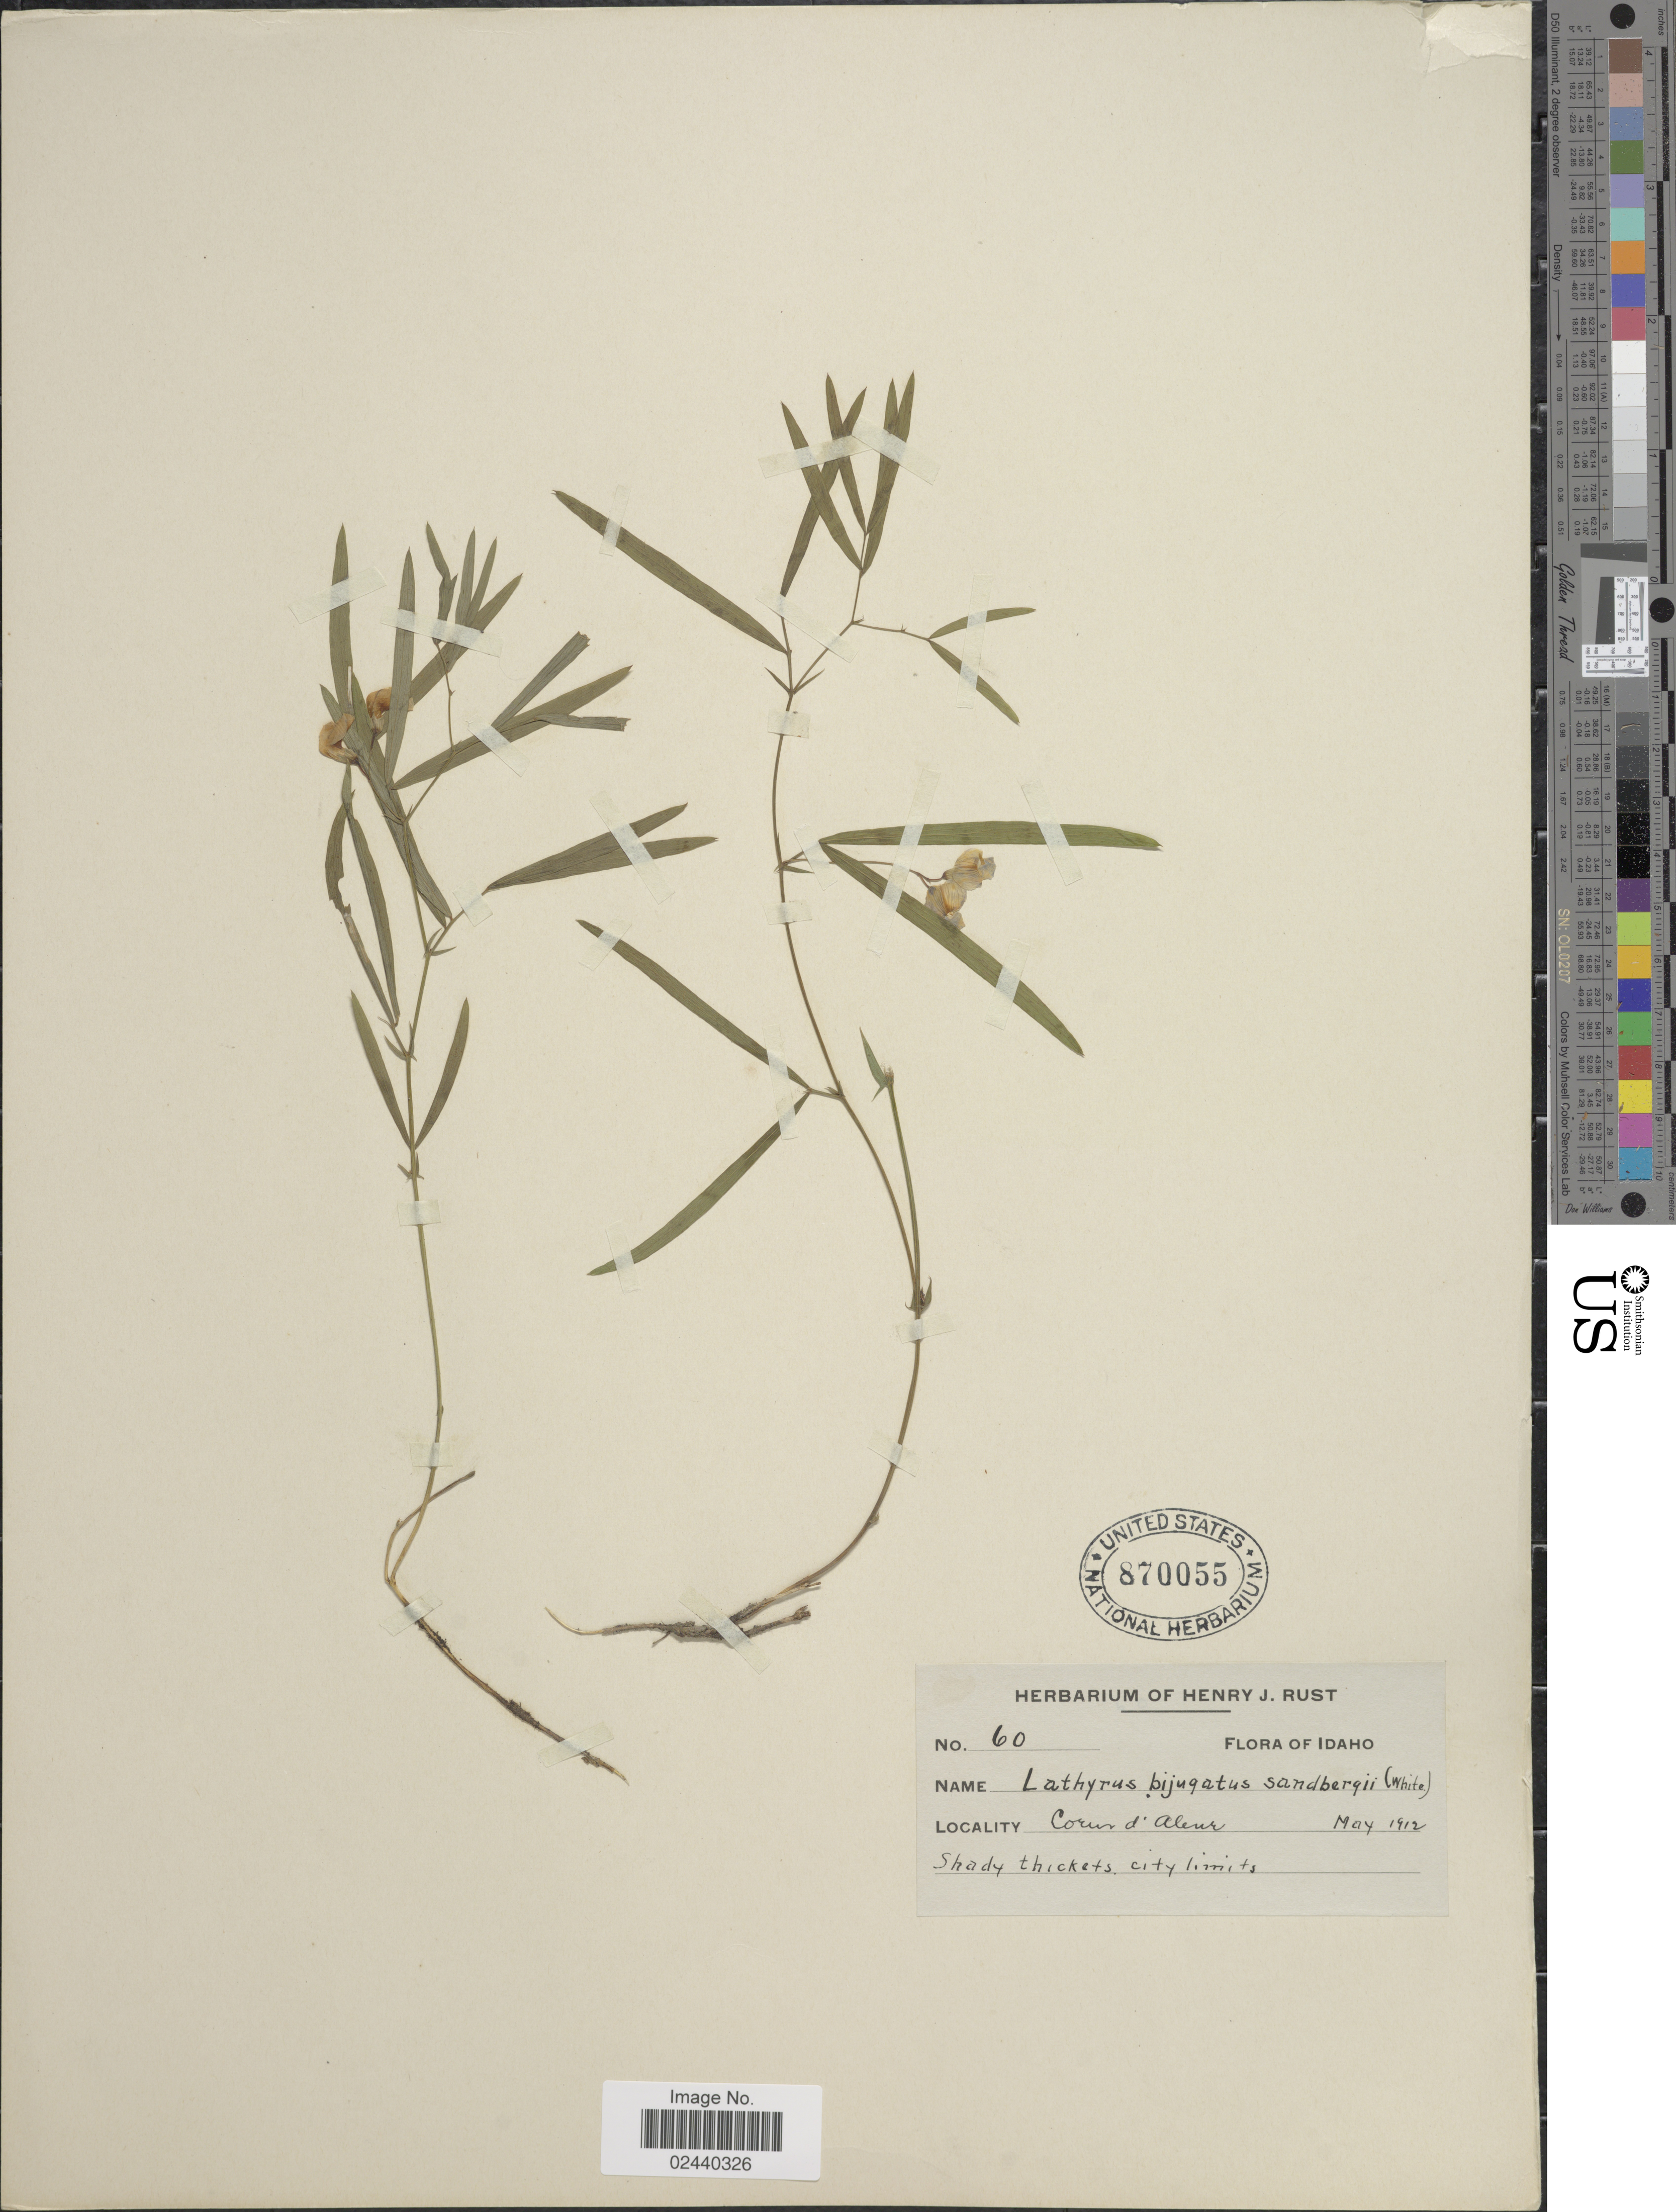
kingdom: Plantae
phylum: Tracheophyta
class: Magnoliopsida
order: Fabales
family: Fabaceae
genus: Lathyrus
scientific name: Lathyrus bijugatus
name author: T.G. White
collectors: ex herb. Henry J. Rust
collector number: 60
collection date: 1912-05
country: United States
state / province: Idaho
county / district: Kootenai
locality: Coeur d'Alene, shady thickets city limits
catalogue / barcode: US 870055